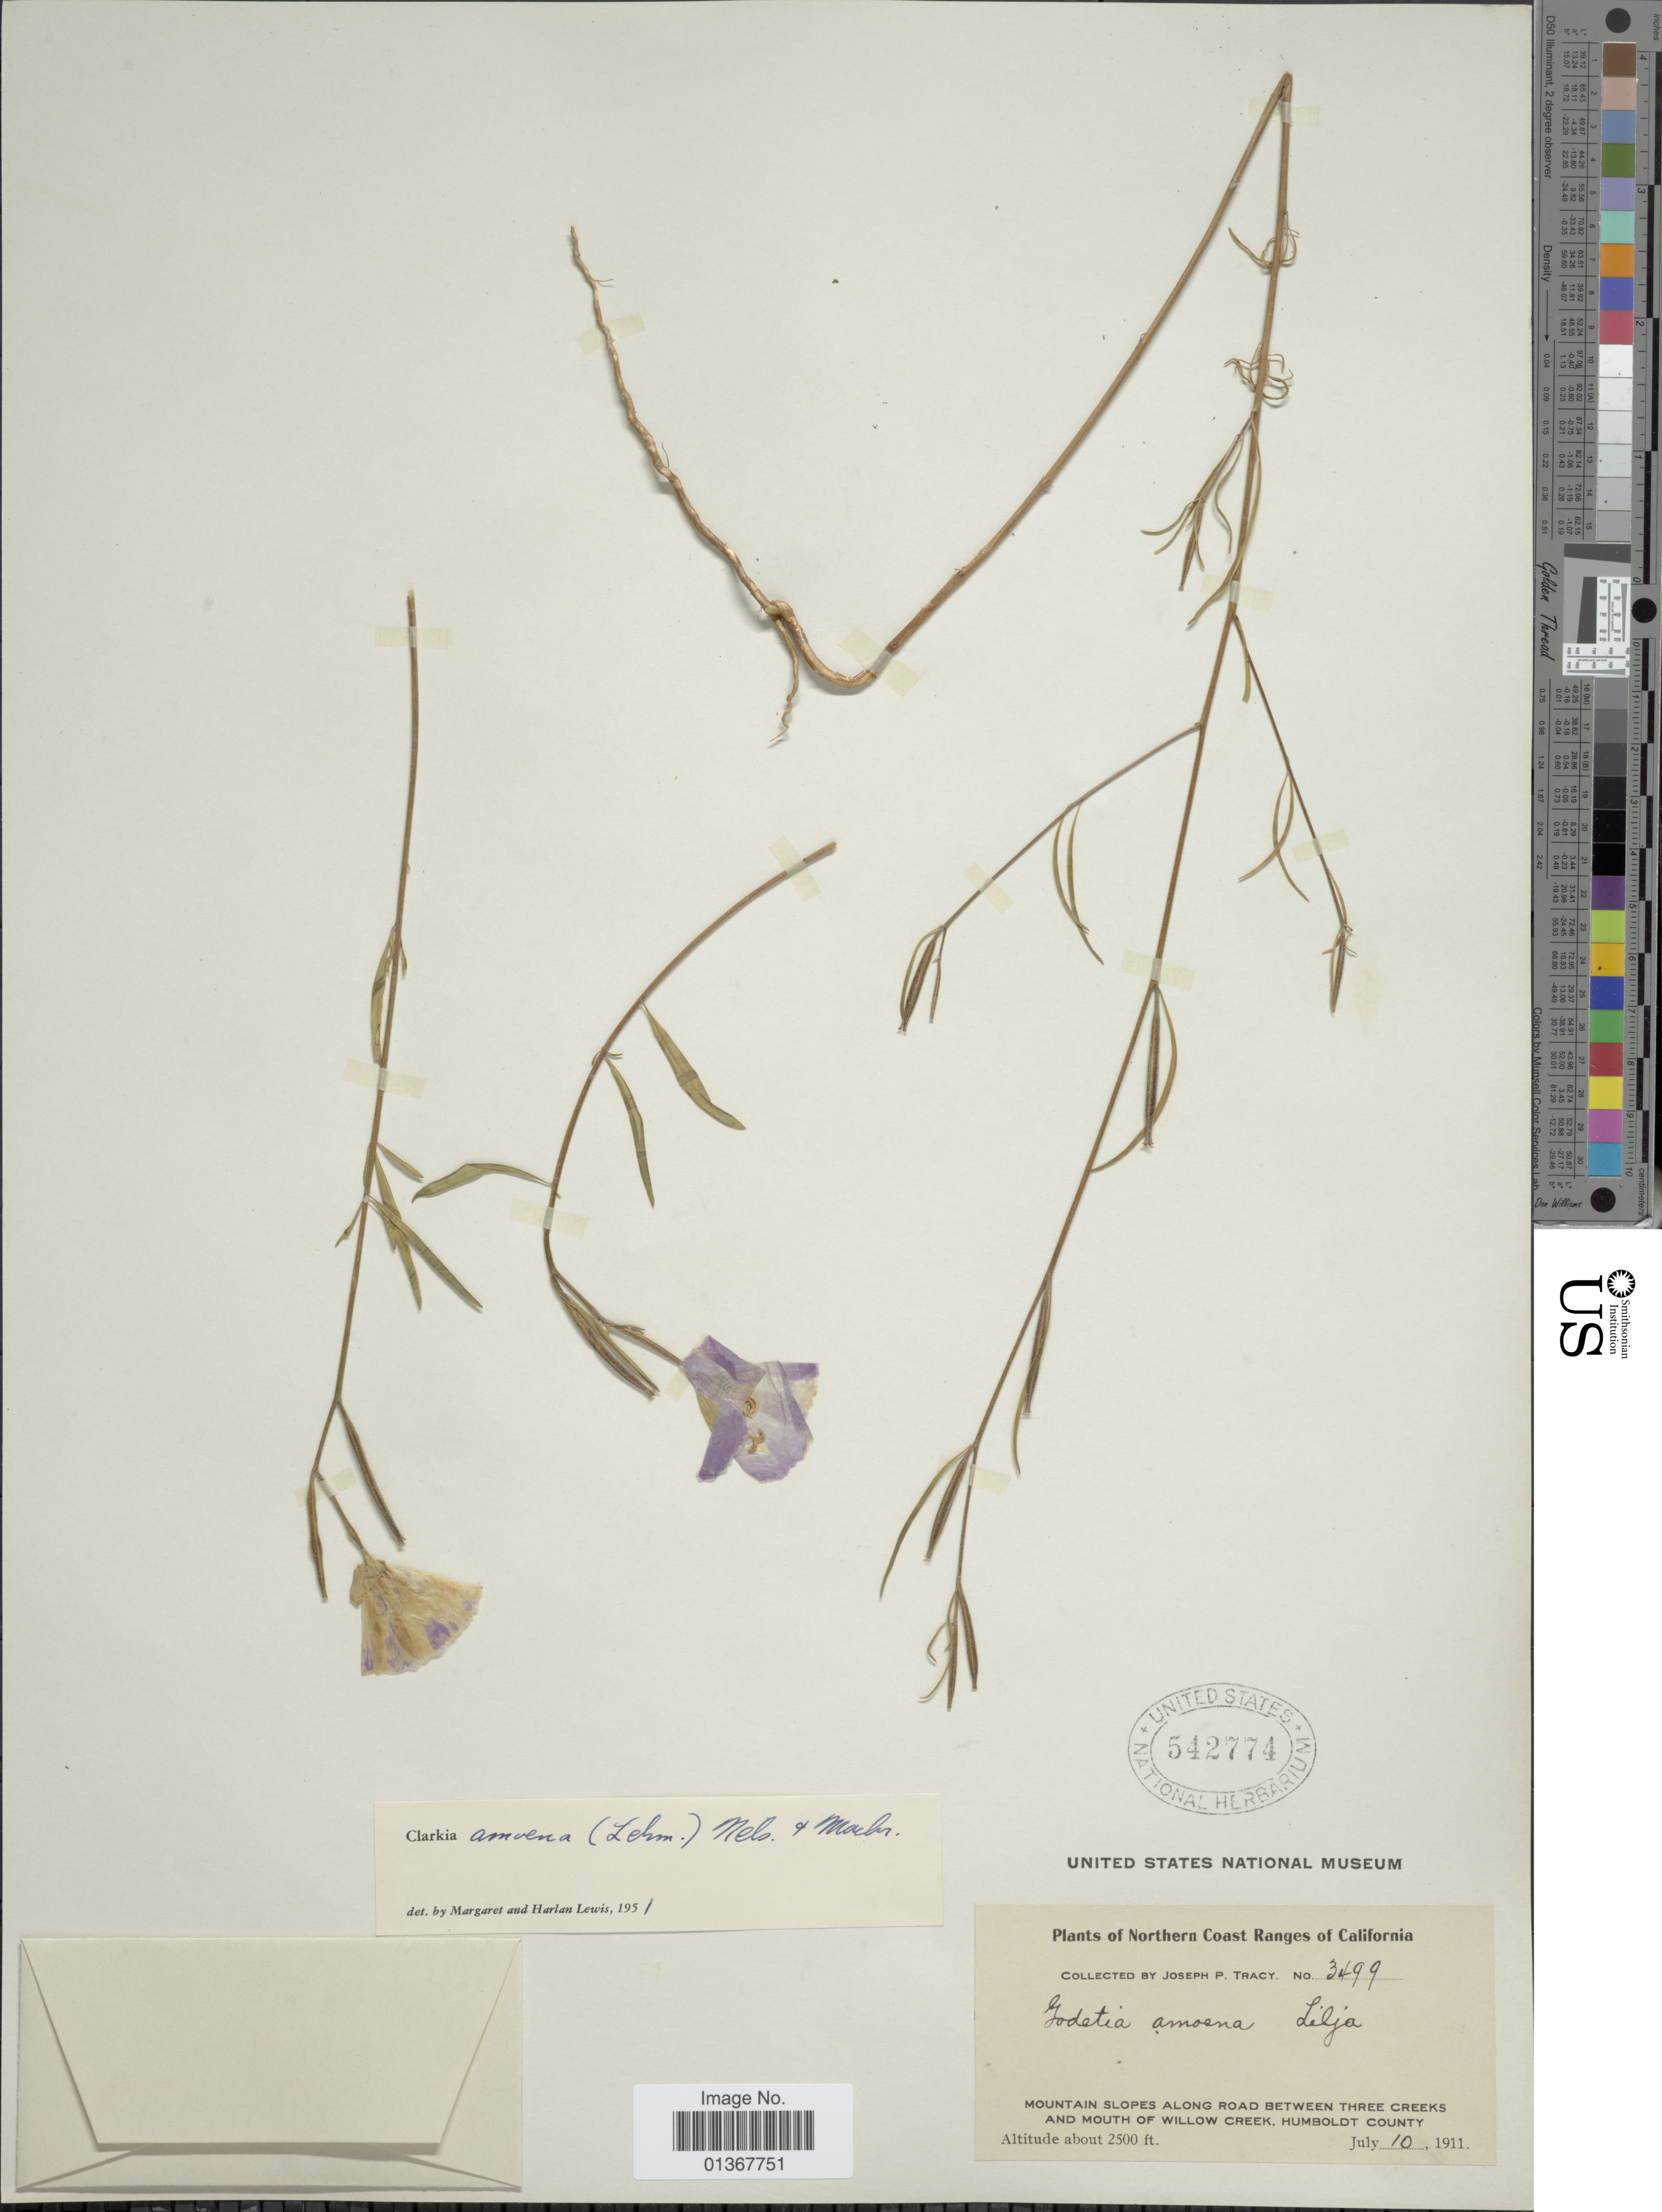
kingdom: Plantae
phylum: Tracheophyta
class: Magnoliopsida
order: Myrtales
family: Onagraceae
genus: Clarkia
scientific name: Clarkia amoena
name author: (Lehm.) A. Nelson & J.F. Macbr.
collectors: J. Tracy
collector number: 3499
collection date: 1911-07-10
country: United States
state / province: California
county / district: Humboldt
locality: Northern Coast Ranges. Mountain slopes along road between Three Creeks and mouth of Willow Creek, Humboldt County.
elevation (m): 762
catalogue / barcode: US 542774